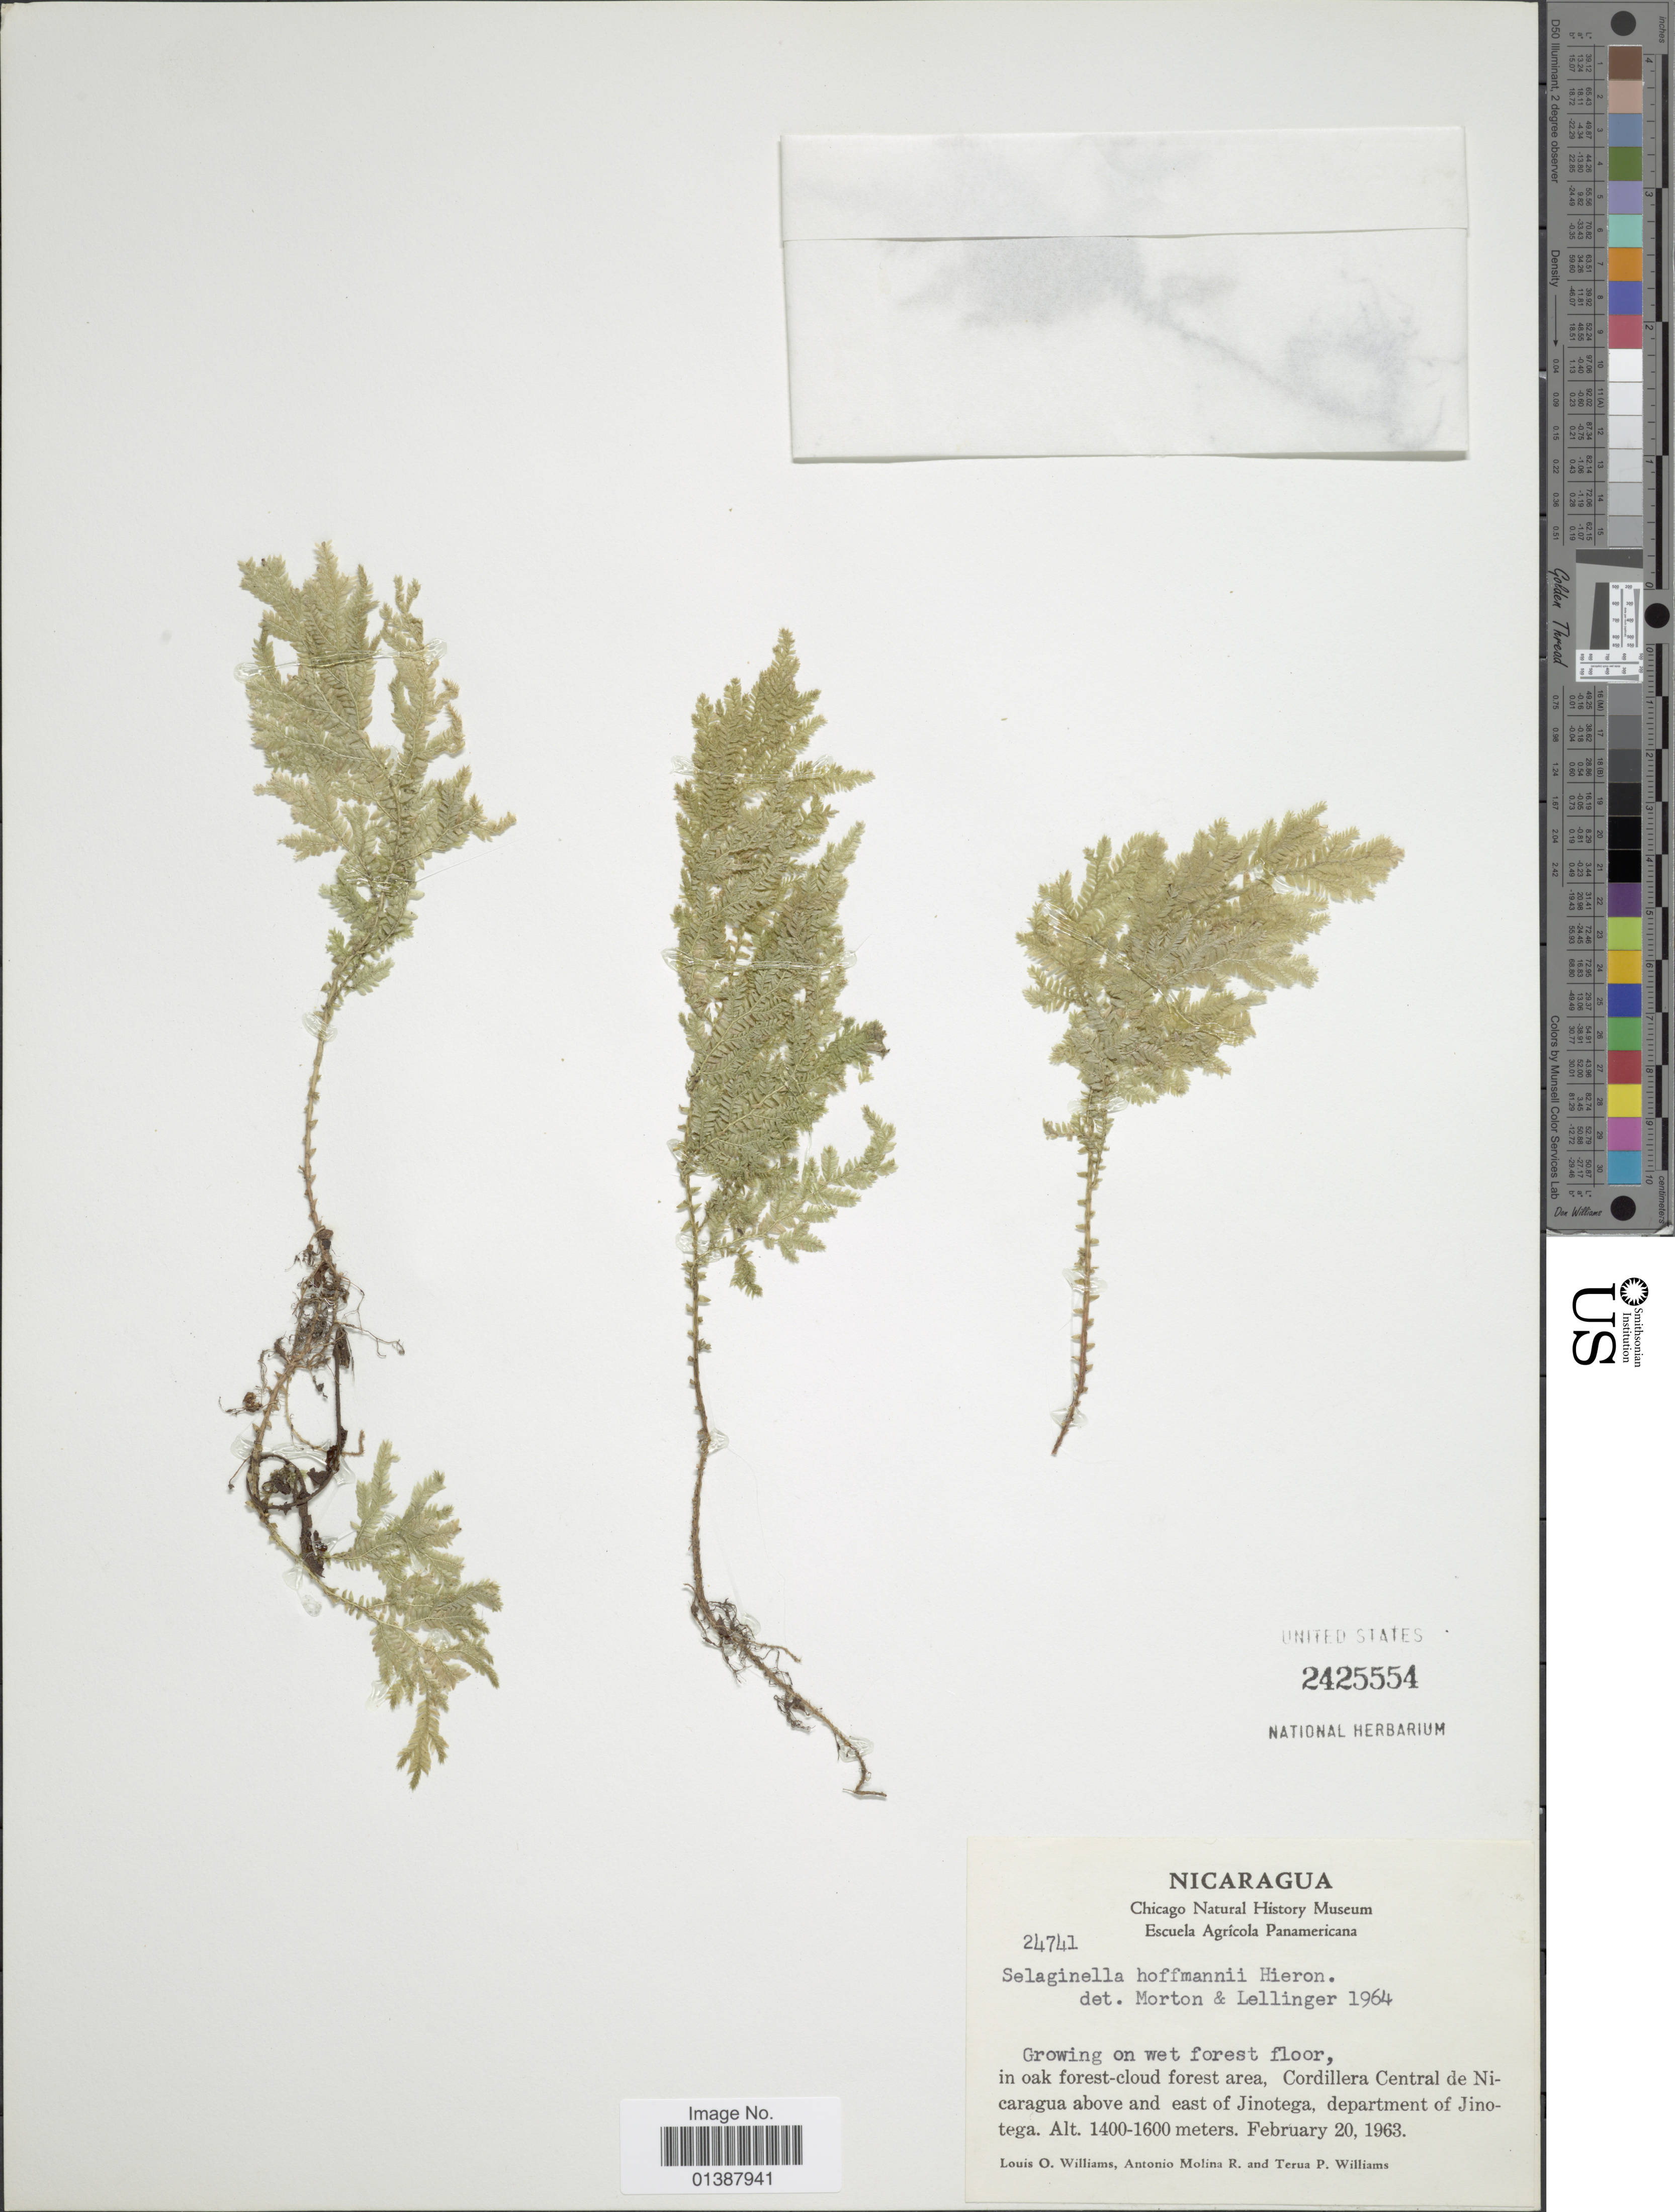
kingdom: Plantae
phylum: Tracheophyta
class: Lycopodiopsida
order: Selaginellales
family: Selaginellaceae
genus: Selaginella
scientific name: Selaginella hoffmannii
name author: Hieron.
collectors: L. O. Williams, A. Molina R. & T. P. Williams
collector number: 24741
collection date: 1963-02-20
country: Nicaragua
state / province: Jinotega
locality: In oak forest-cloud forest area, Cordillera Central de Nicaragua above and East of Jiniotega, department of Jinotega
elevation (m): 1400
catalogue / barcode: US 2425554